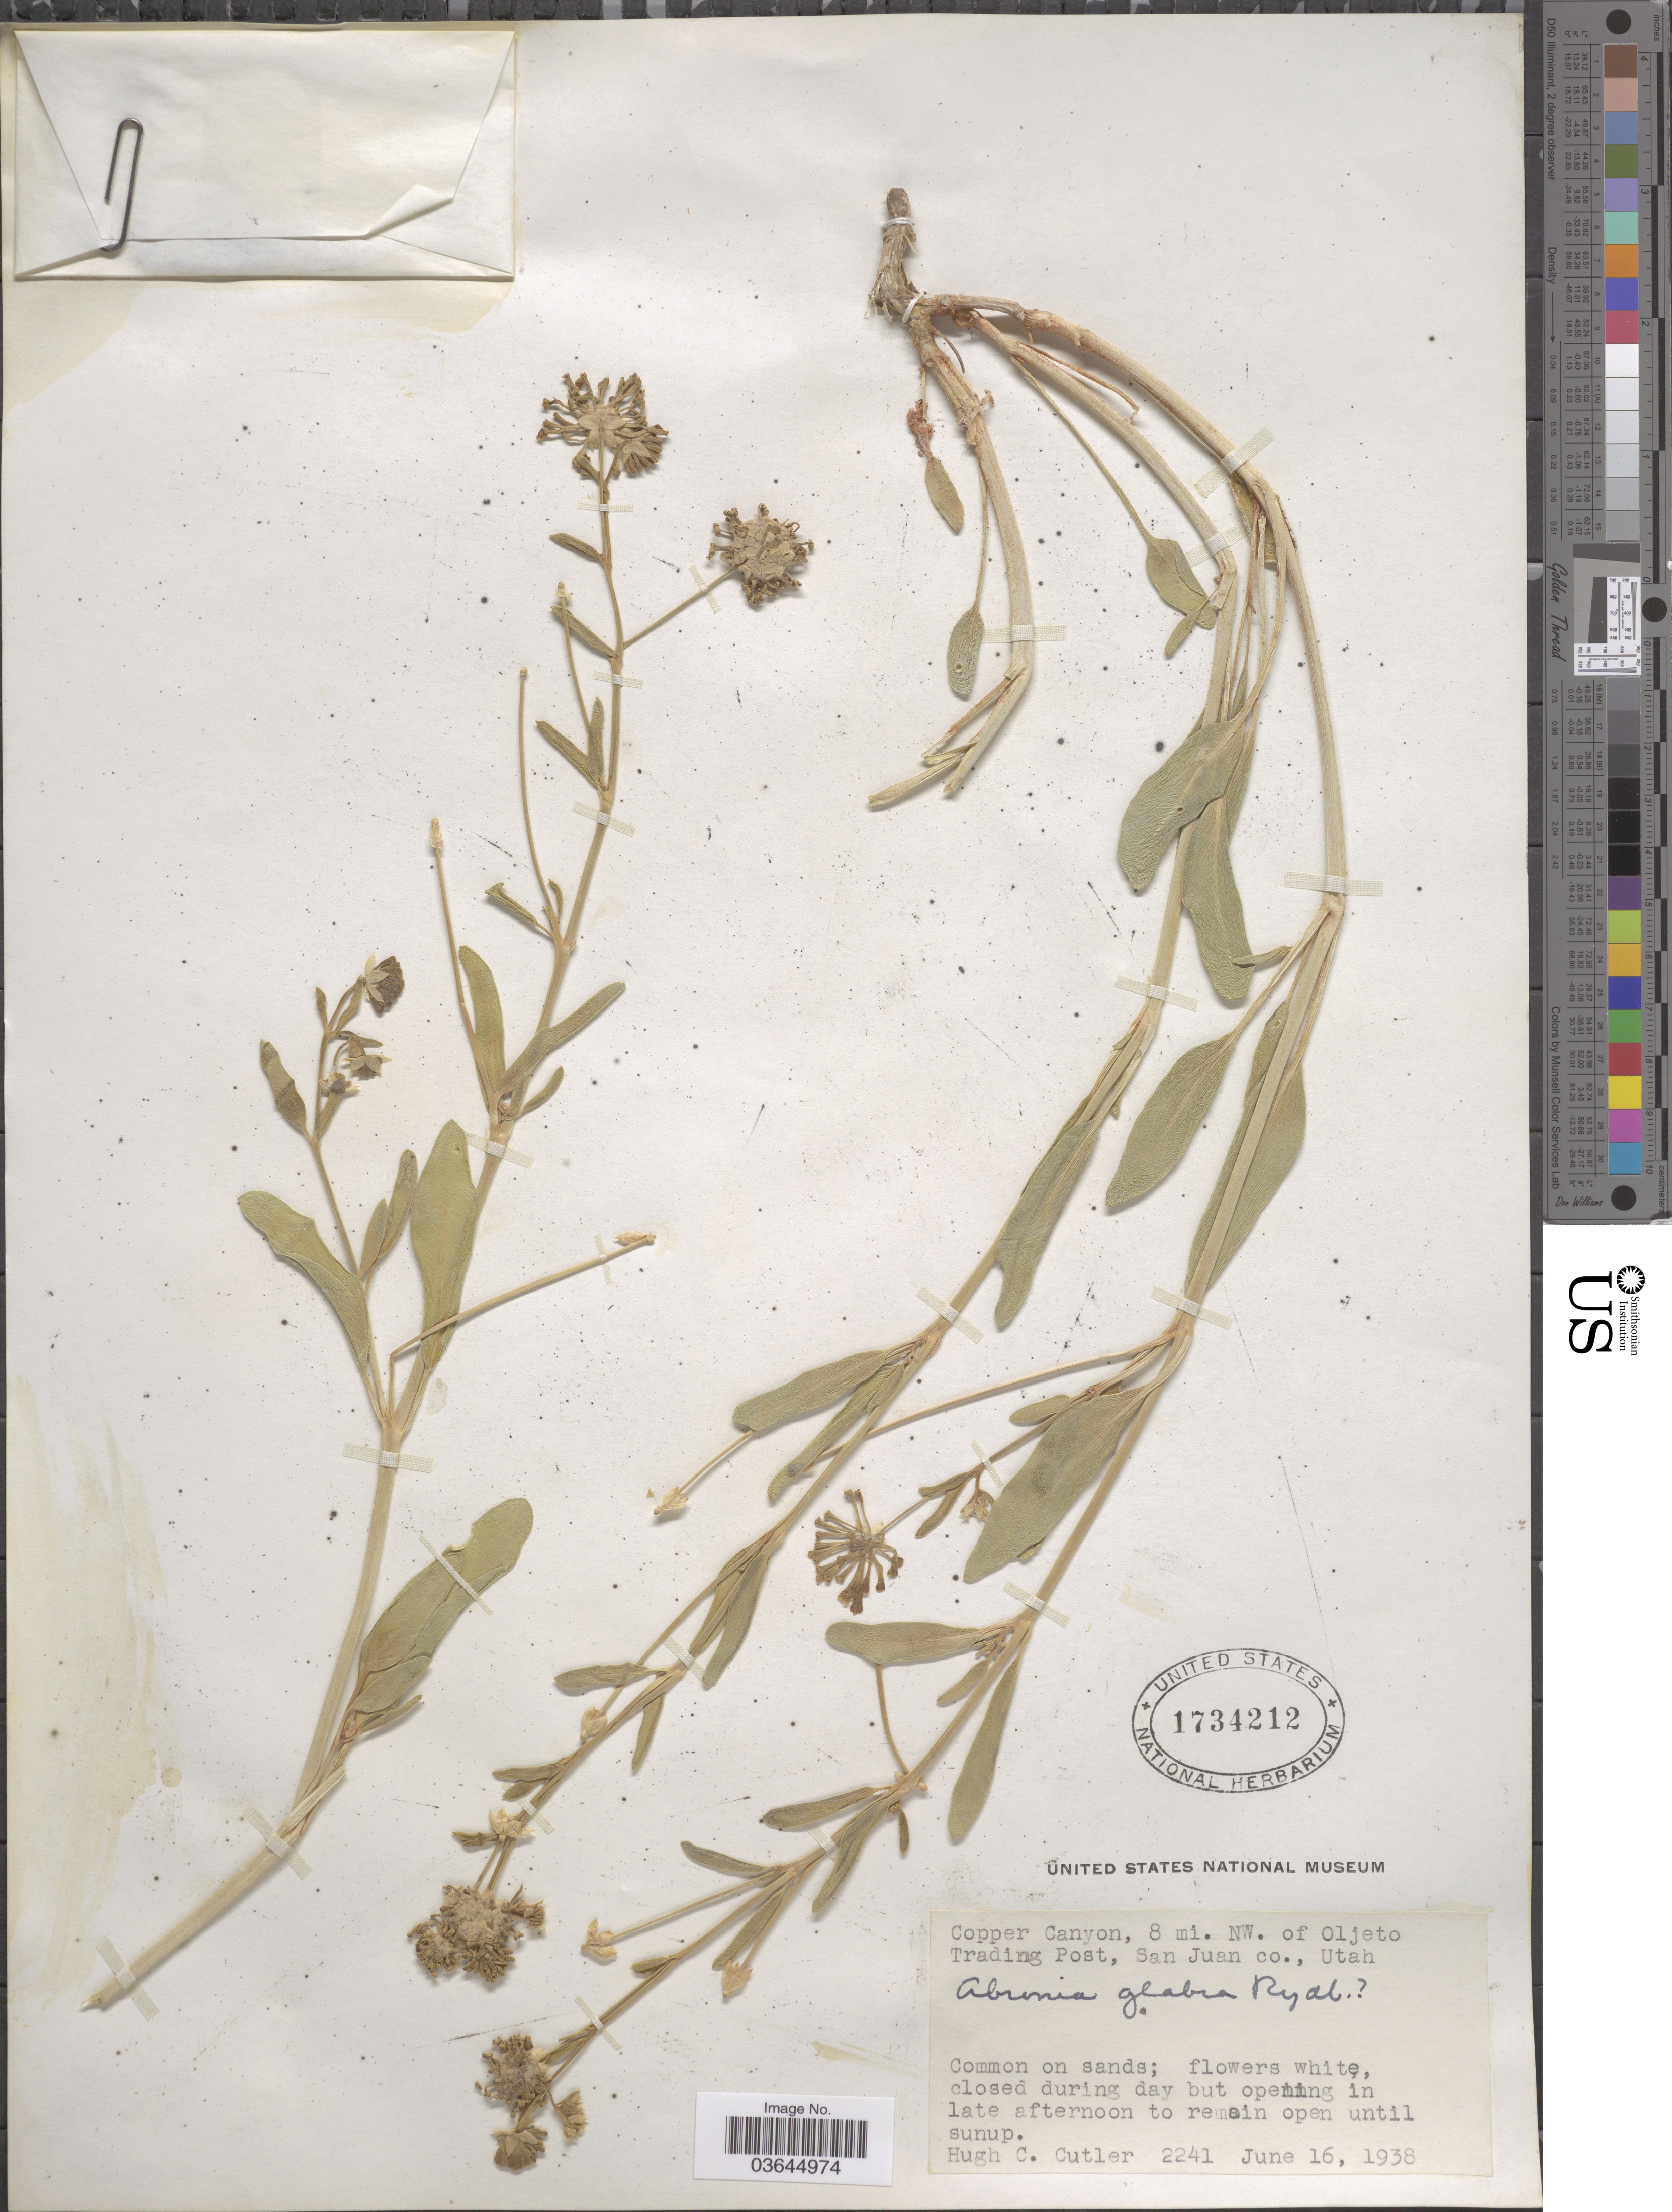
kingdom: Plantae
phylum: Tracheophyta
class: Magnoliopsida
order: Caryophyllales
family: Nyctaginaceae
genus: Abronia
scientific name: Abronia sp.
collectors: H. C. Cutler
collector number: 2241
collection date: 1938-06-16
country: United States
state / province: Utah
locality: Copper Canyon, 8 mi. NW. of Oljeto Trading Post, San Juan co.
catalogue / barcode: US 1734212